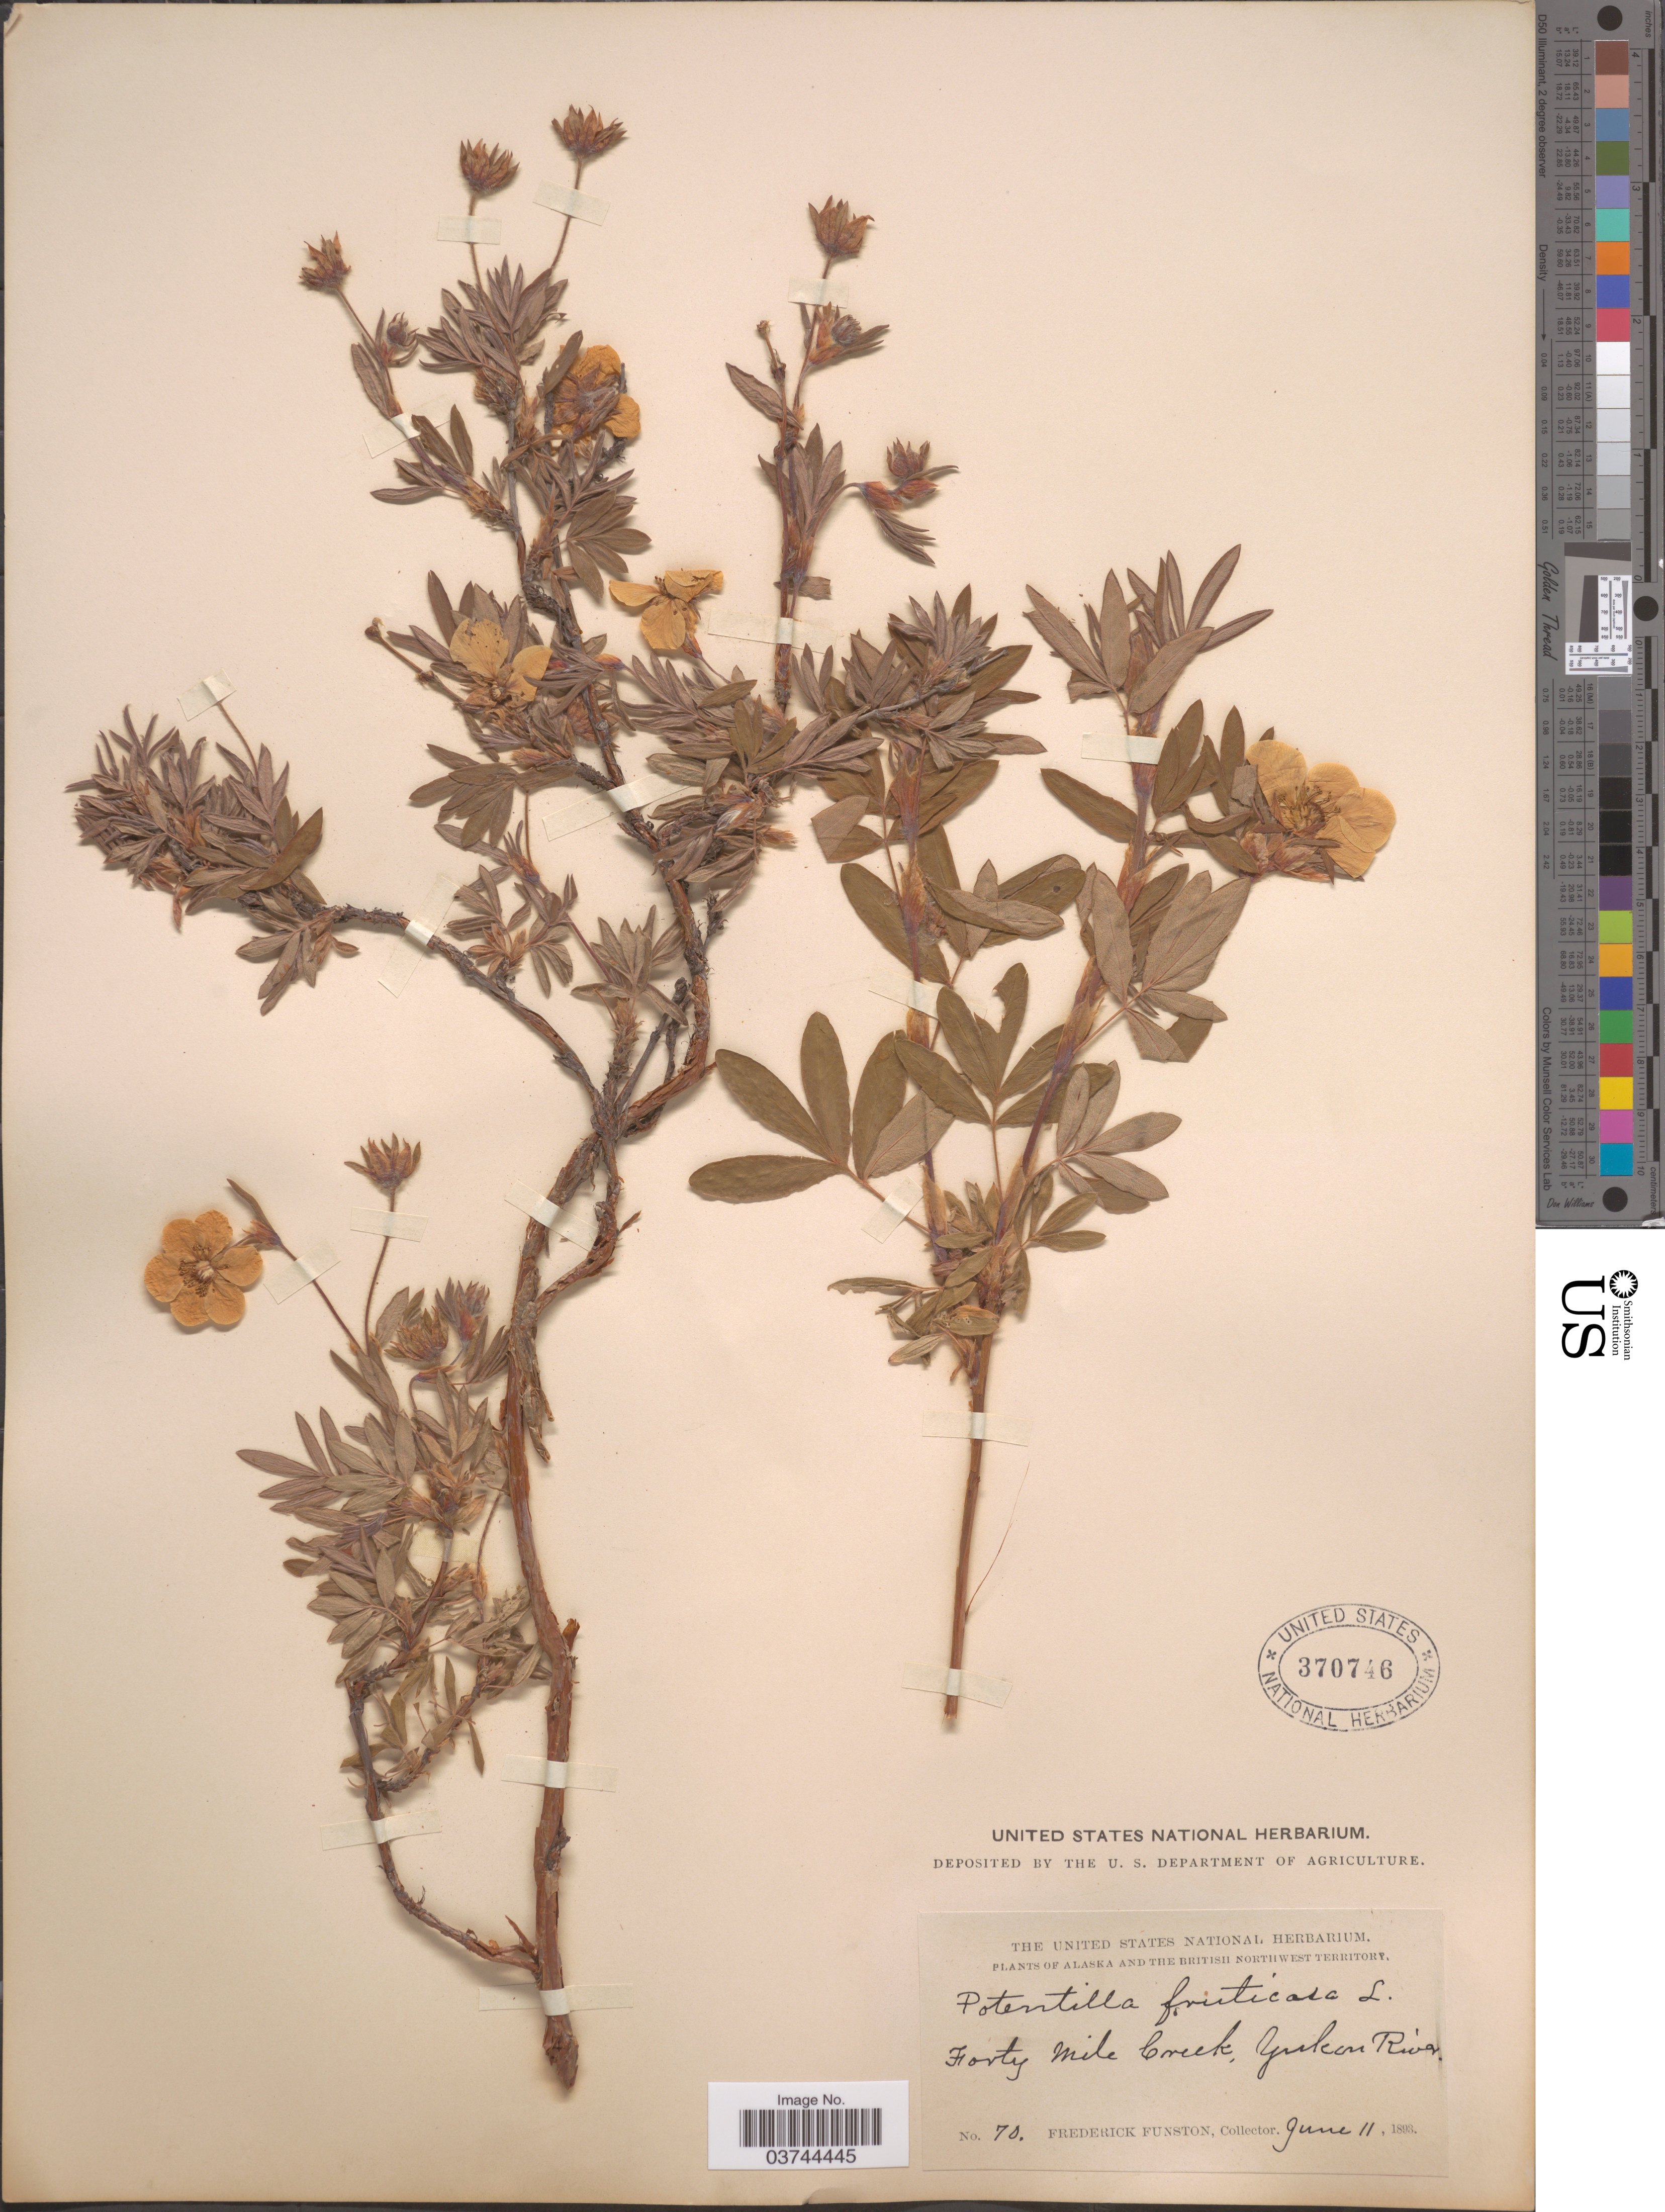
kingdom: Plantae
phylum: Tracheophyta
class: Magnoliopsida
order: Rosales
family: Rosaceae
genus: Dasiphora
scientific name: Dasiphora fruticosa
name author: (L.) Rydb.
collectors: F. Funston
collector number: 70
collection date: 1893-06-11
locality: Alaska and The British Northwest Territory. Forty Mile Creek, Yukon River.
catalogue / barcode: US 370746